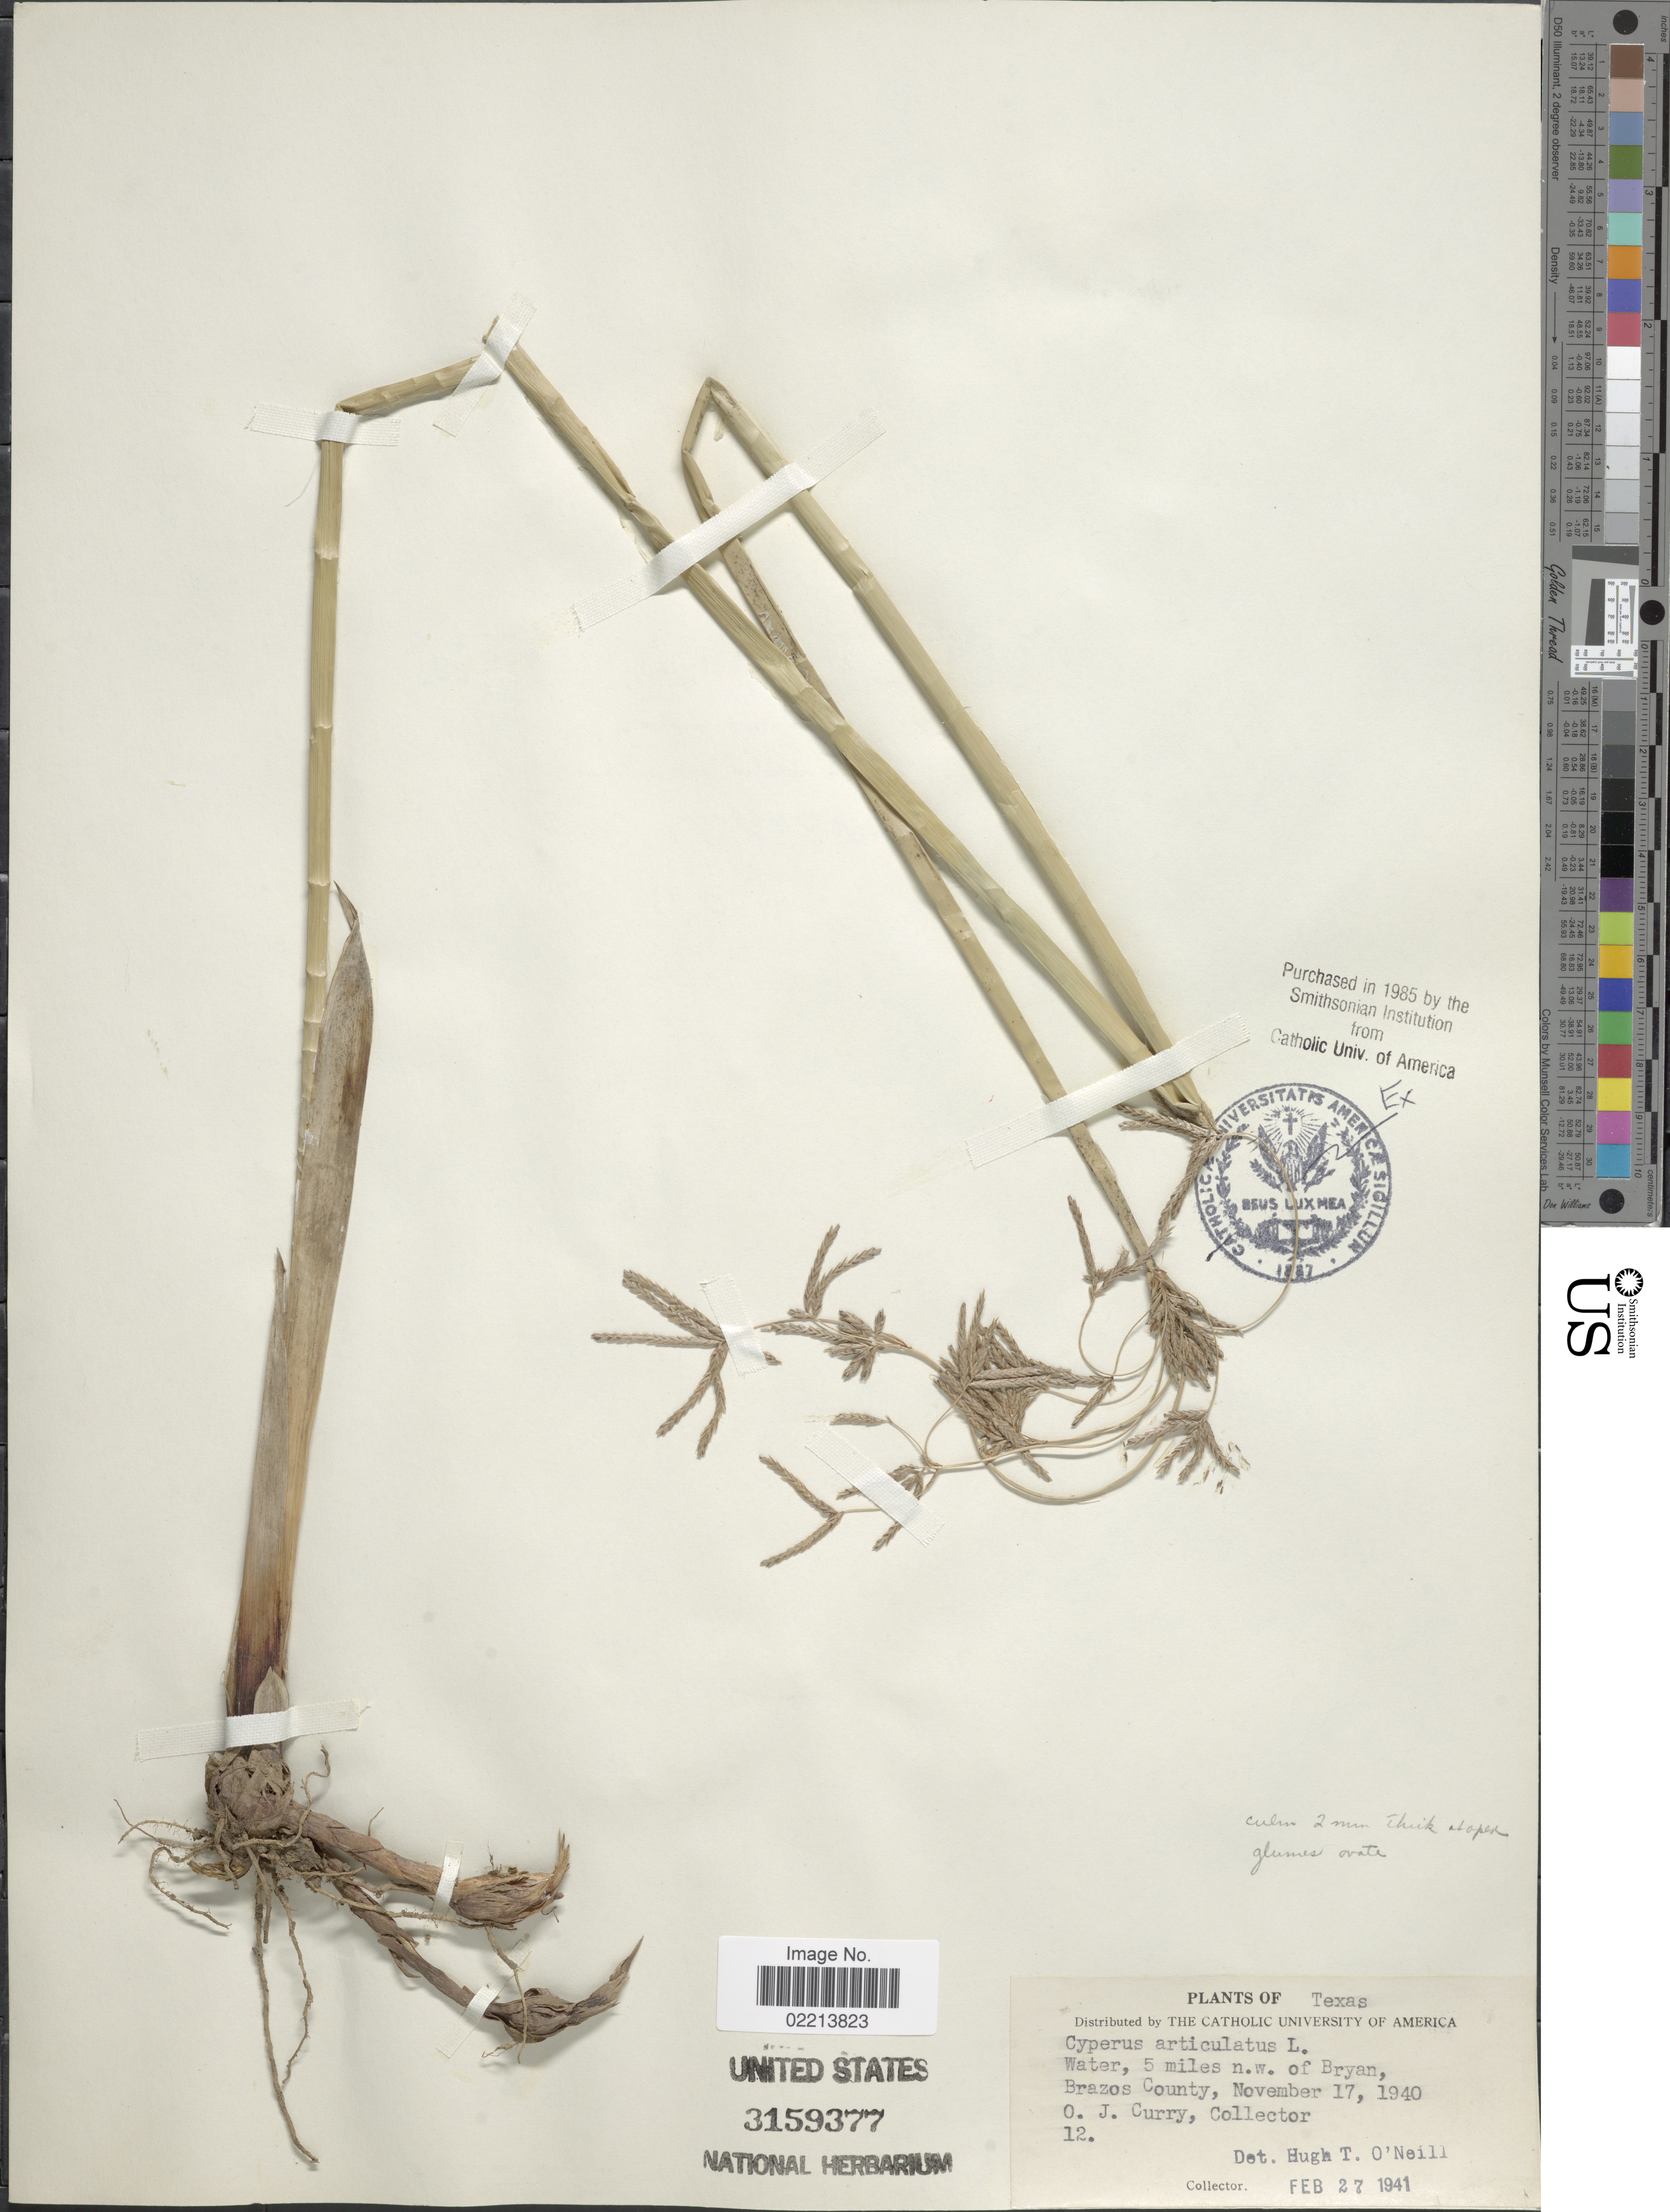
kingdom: Plantae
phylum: Tracheophyta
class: Liliopsida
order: Poales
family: Cyperaceae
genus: Cyperus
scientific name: Cyperus articulatus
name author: L.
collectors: O. Curry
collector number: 12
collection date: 1940-11-17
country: United States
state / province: Texas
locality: Water, 5 miles n.w. of Bryan, Brazos County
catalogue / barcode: US 3159377